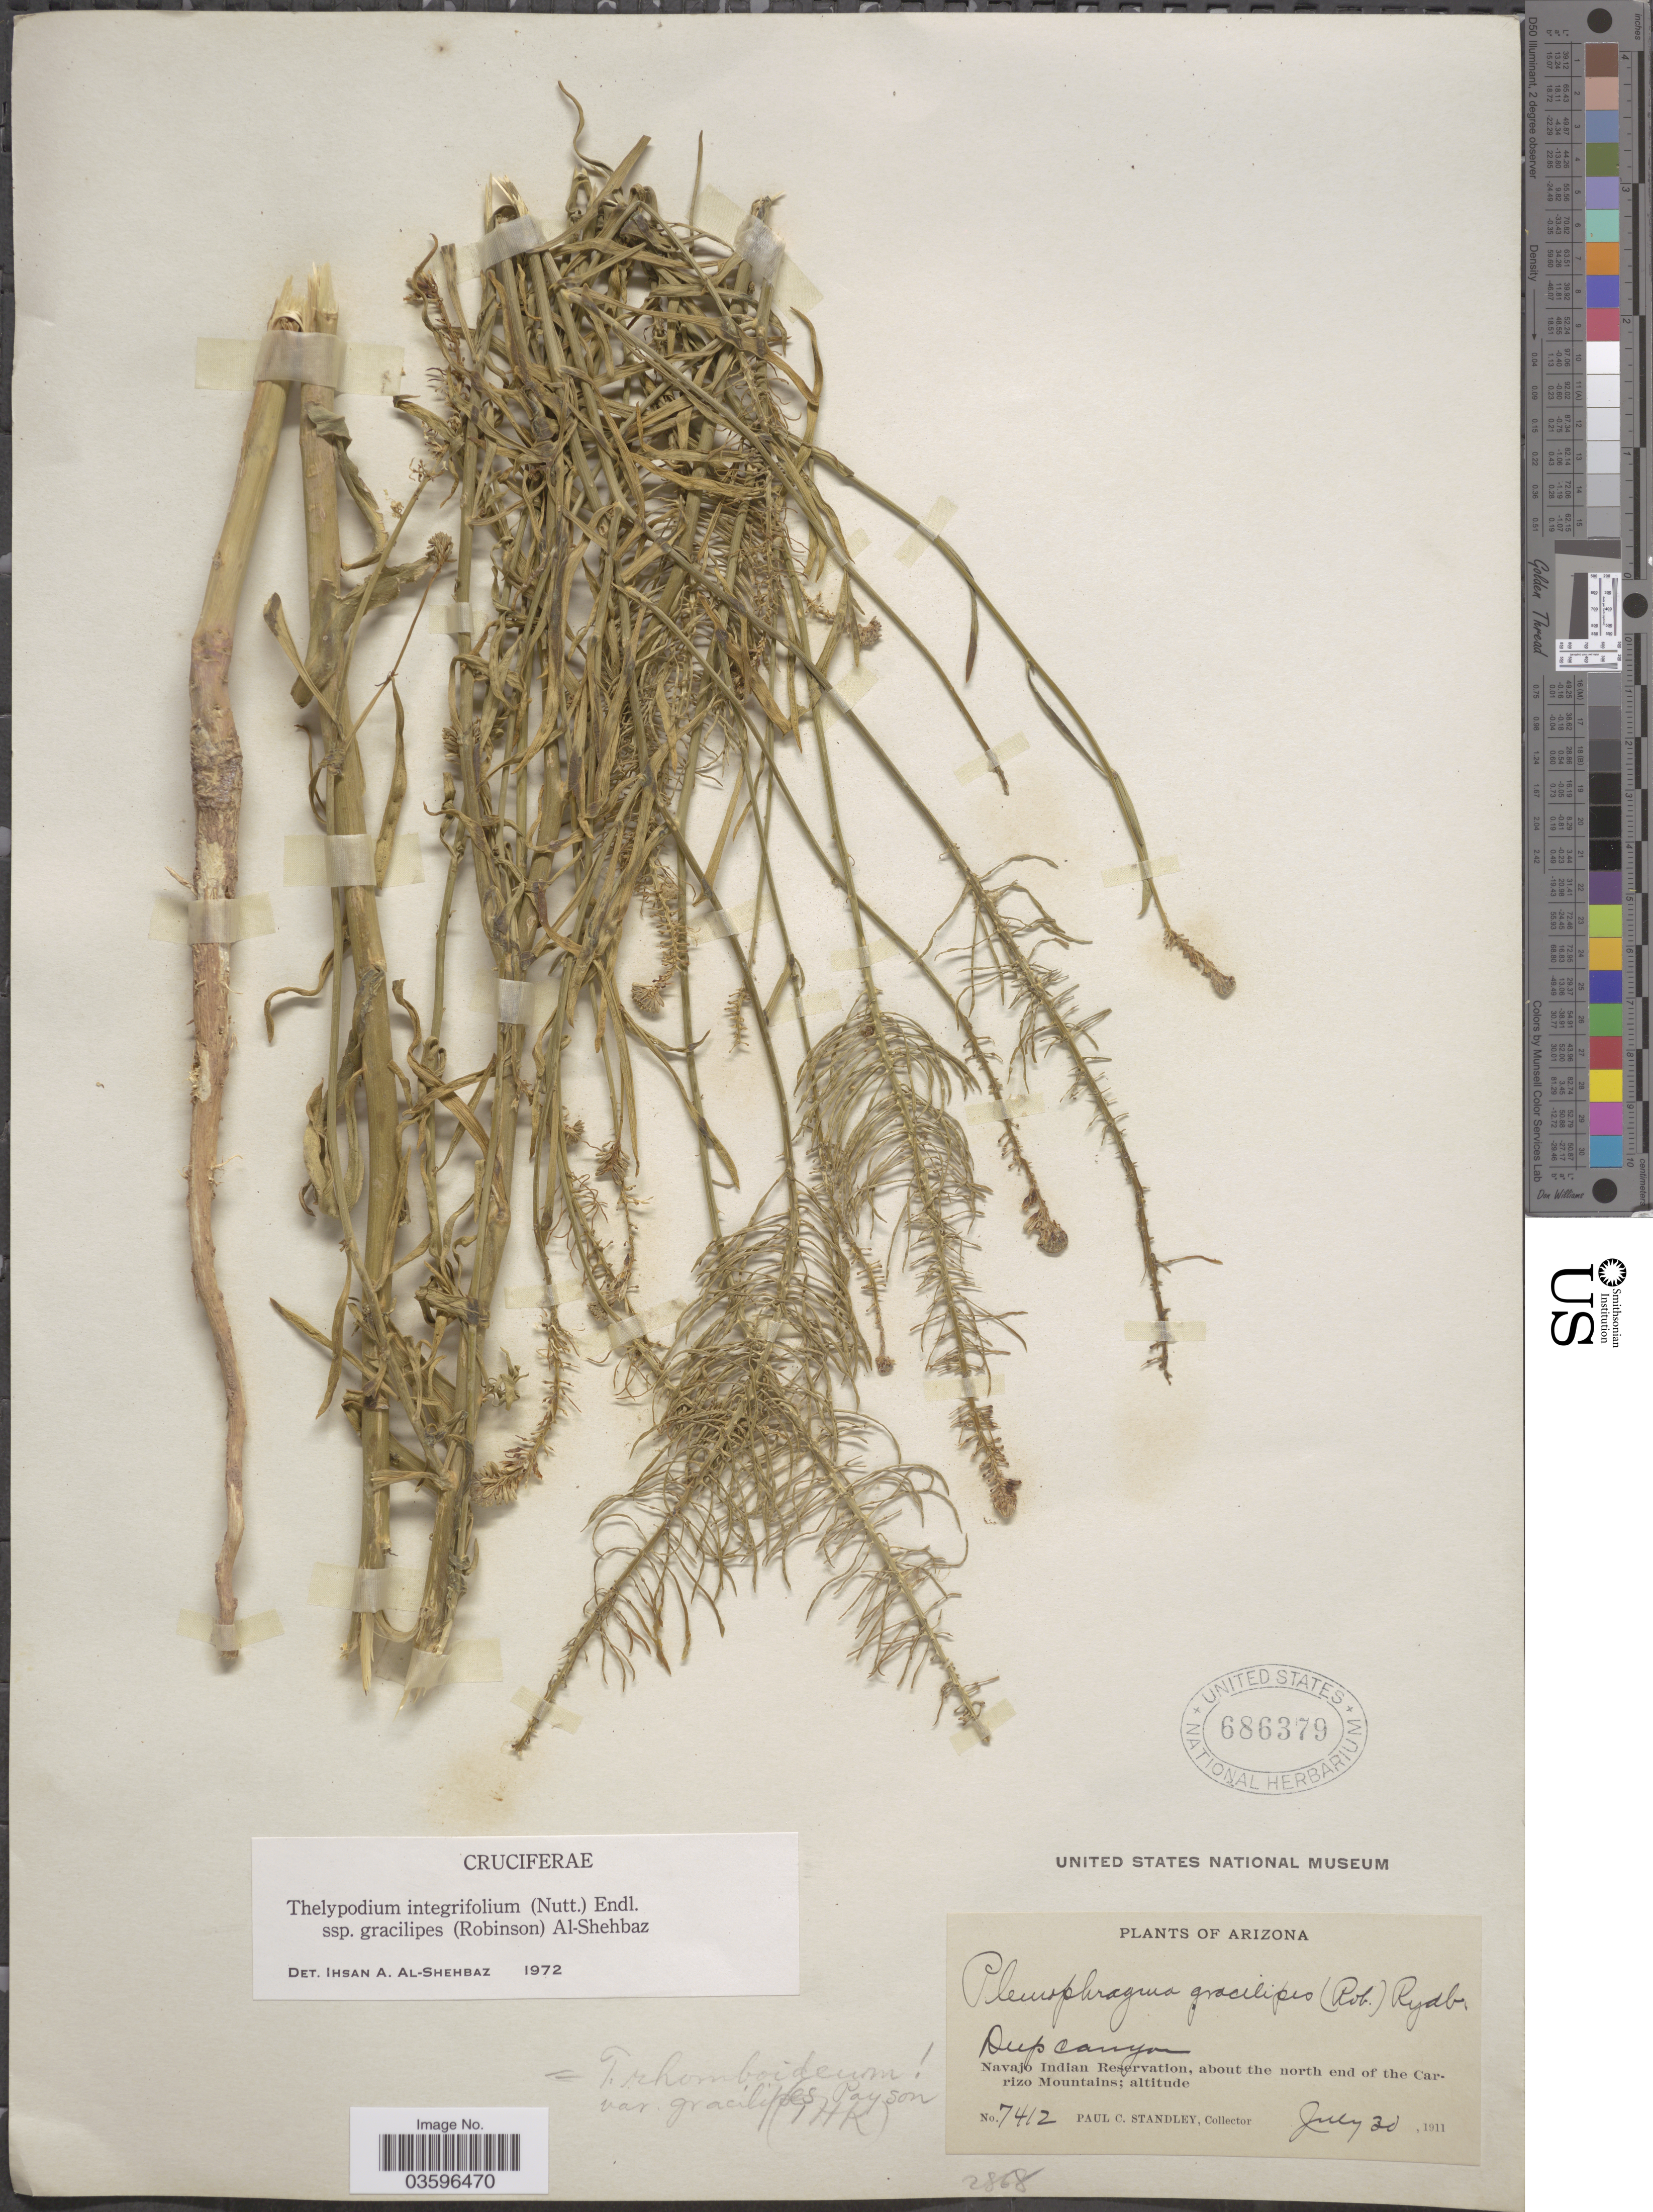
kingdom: Plantae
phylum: Tracheophyta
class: Magnoliopsida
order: Brassicales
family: Brassicaceae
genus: Thelypodium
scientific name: Thelypodium integrifolium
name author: (Nutt.) Endl.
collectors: P. C. Standley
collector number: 7412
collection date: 1911-07-30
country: United States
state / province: Arizona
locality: Navajo Indian Reservation, about the north end of the Carrizo Mountains.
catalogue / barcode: US 686379